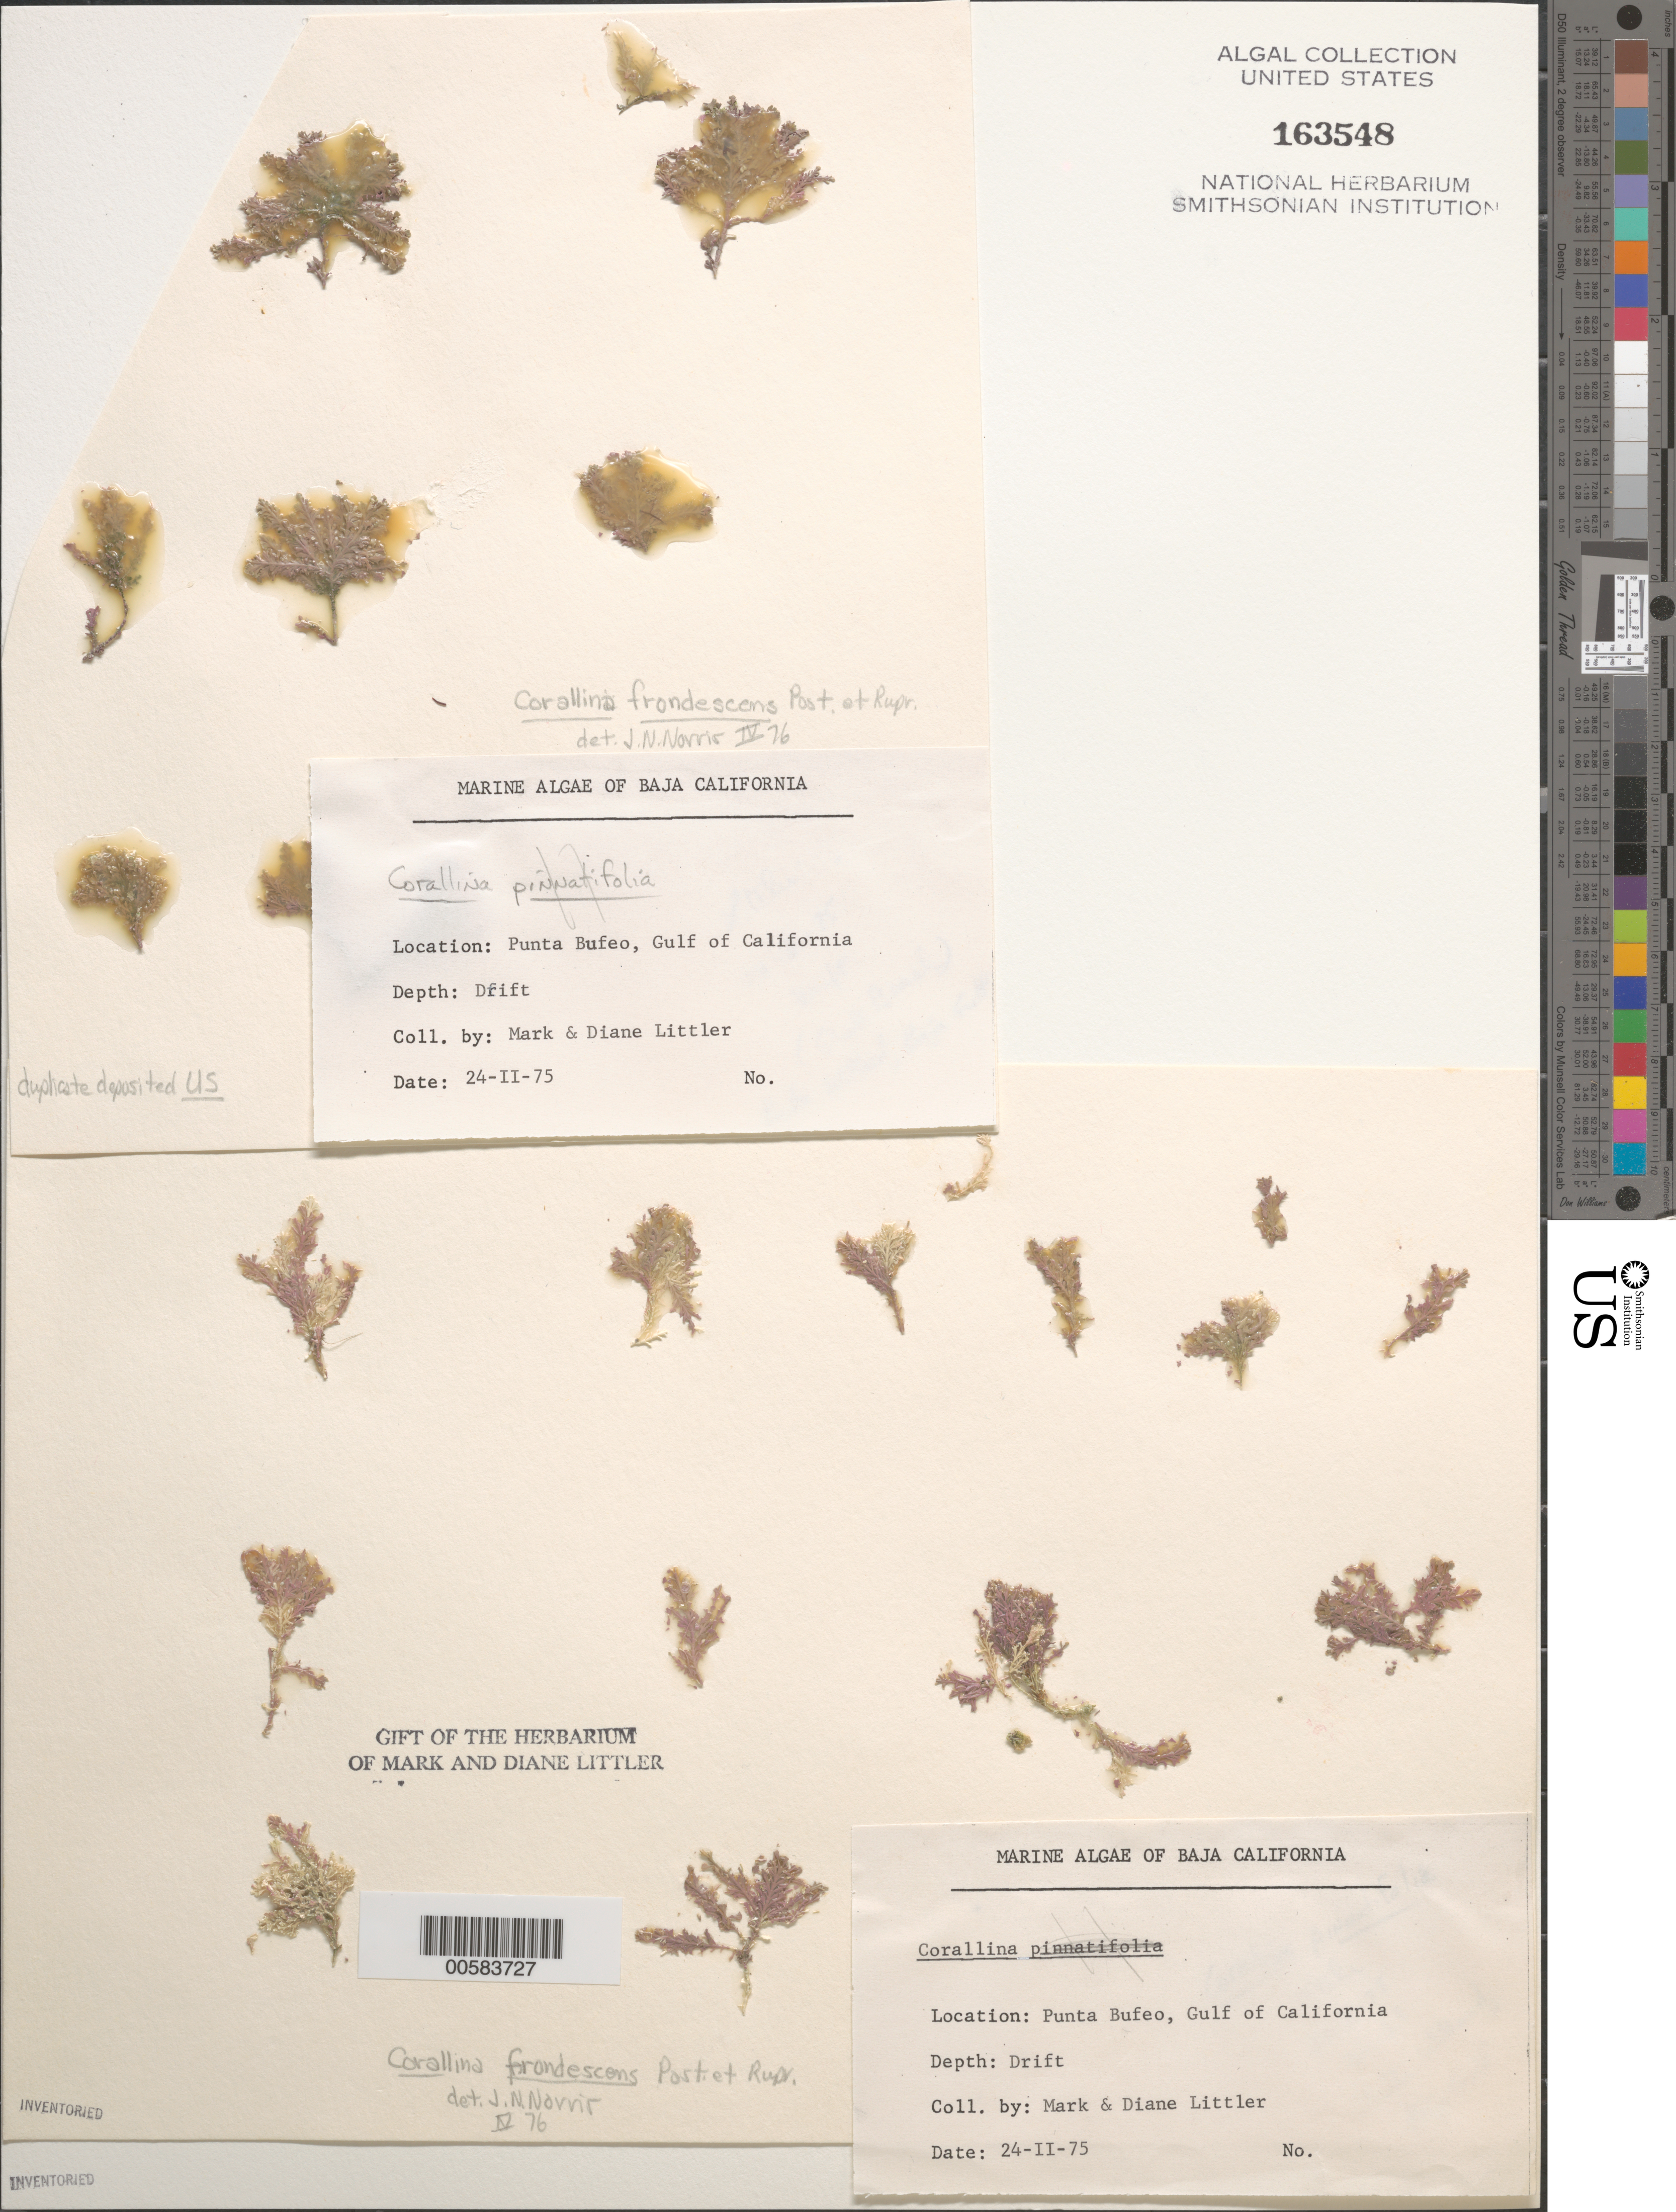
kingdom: Plantae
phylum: Rhodophyta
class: Florideophyceae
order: Corallinales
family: Corallinaceae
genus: Bossiella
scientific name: Bossiella frondescens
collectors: M. M. Littler & D. S. Littler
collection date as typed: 24 Feb 1975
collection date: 1975-02-24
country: Mexico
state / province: Baja California Norte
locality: Punta Bufeo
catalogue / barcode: US 163548